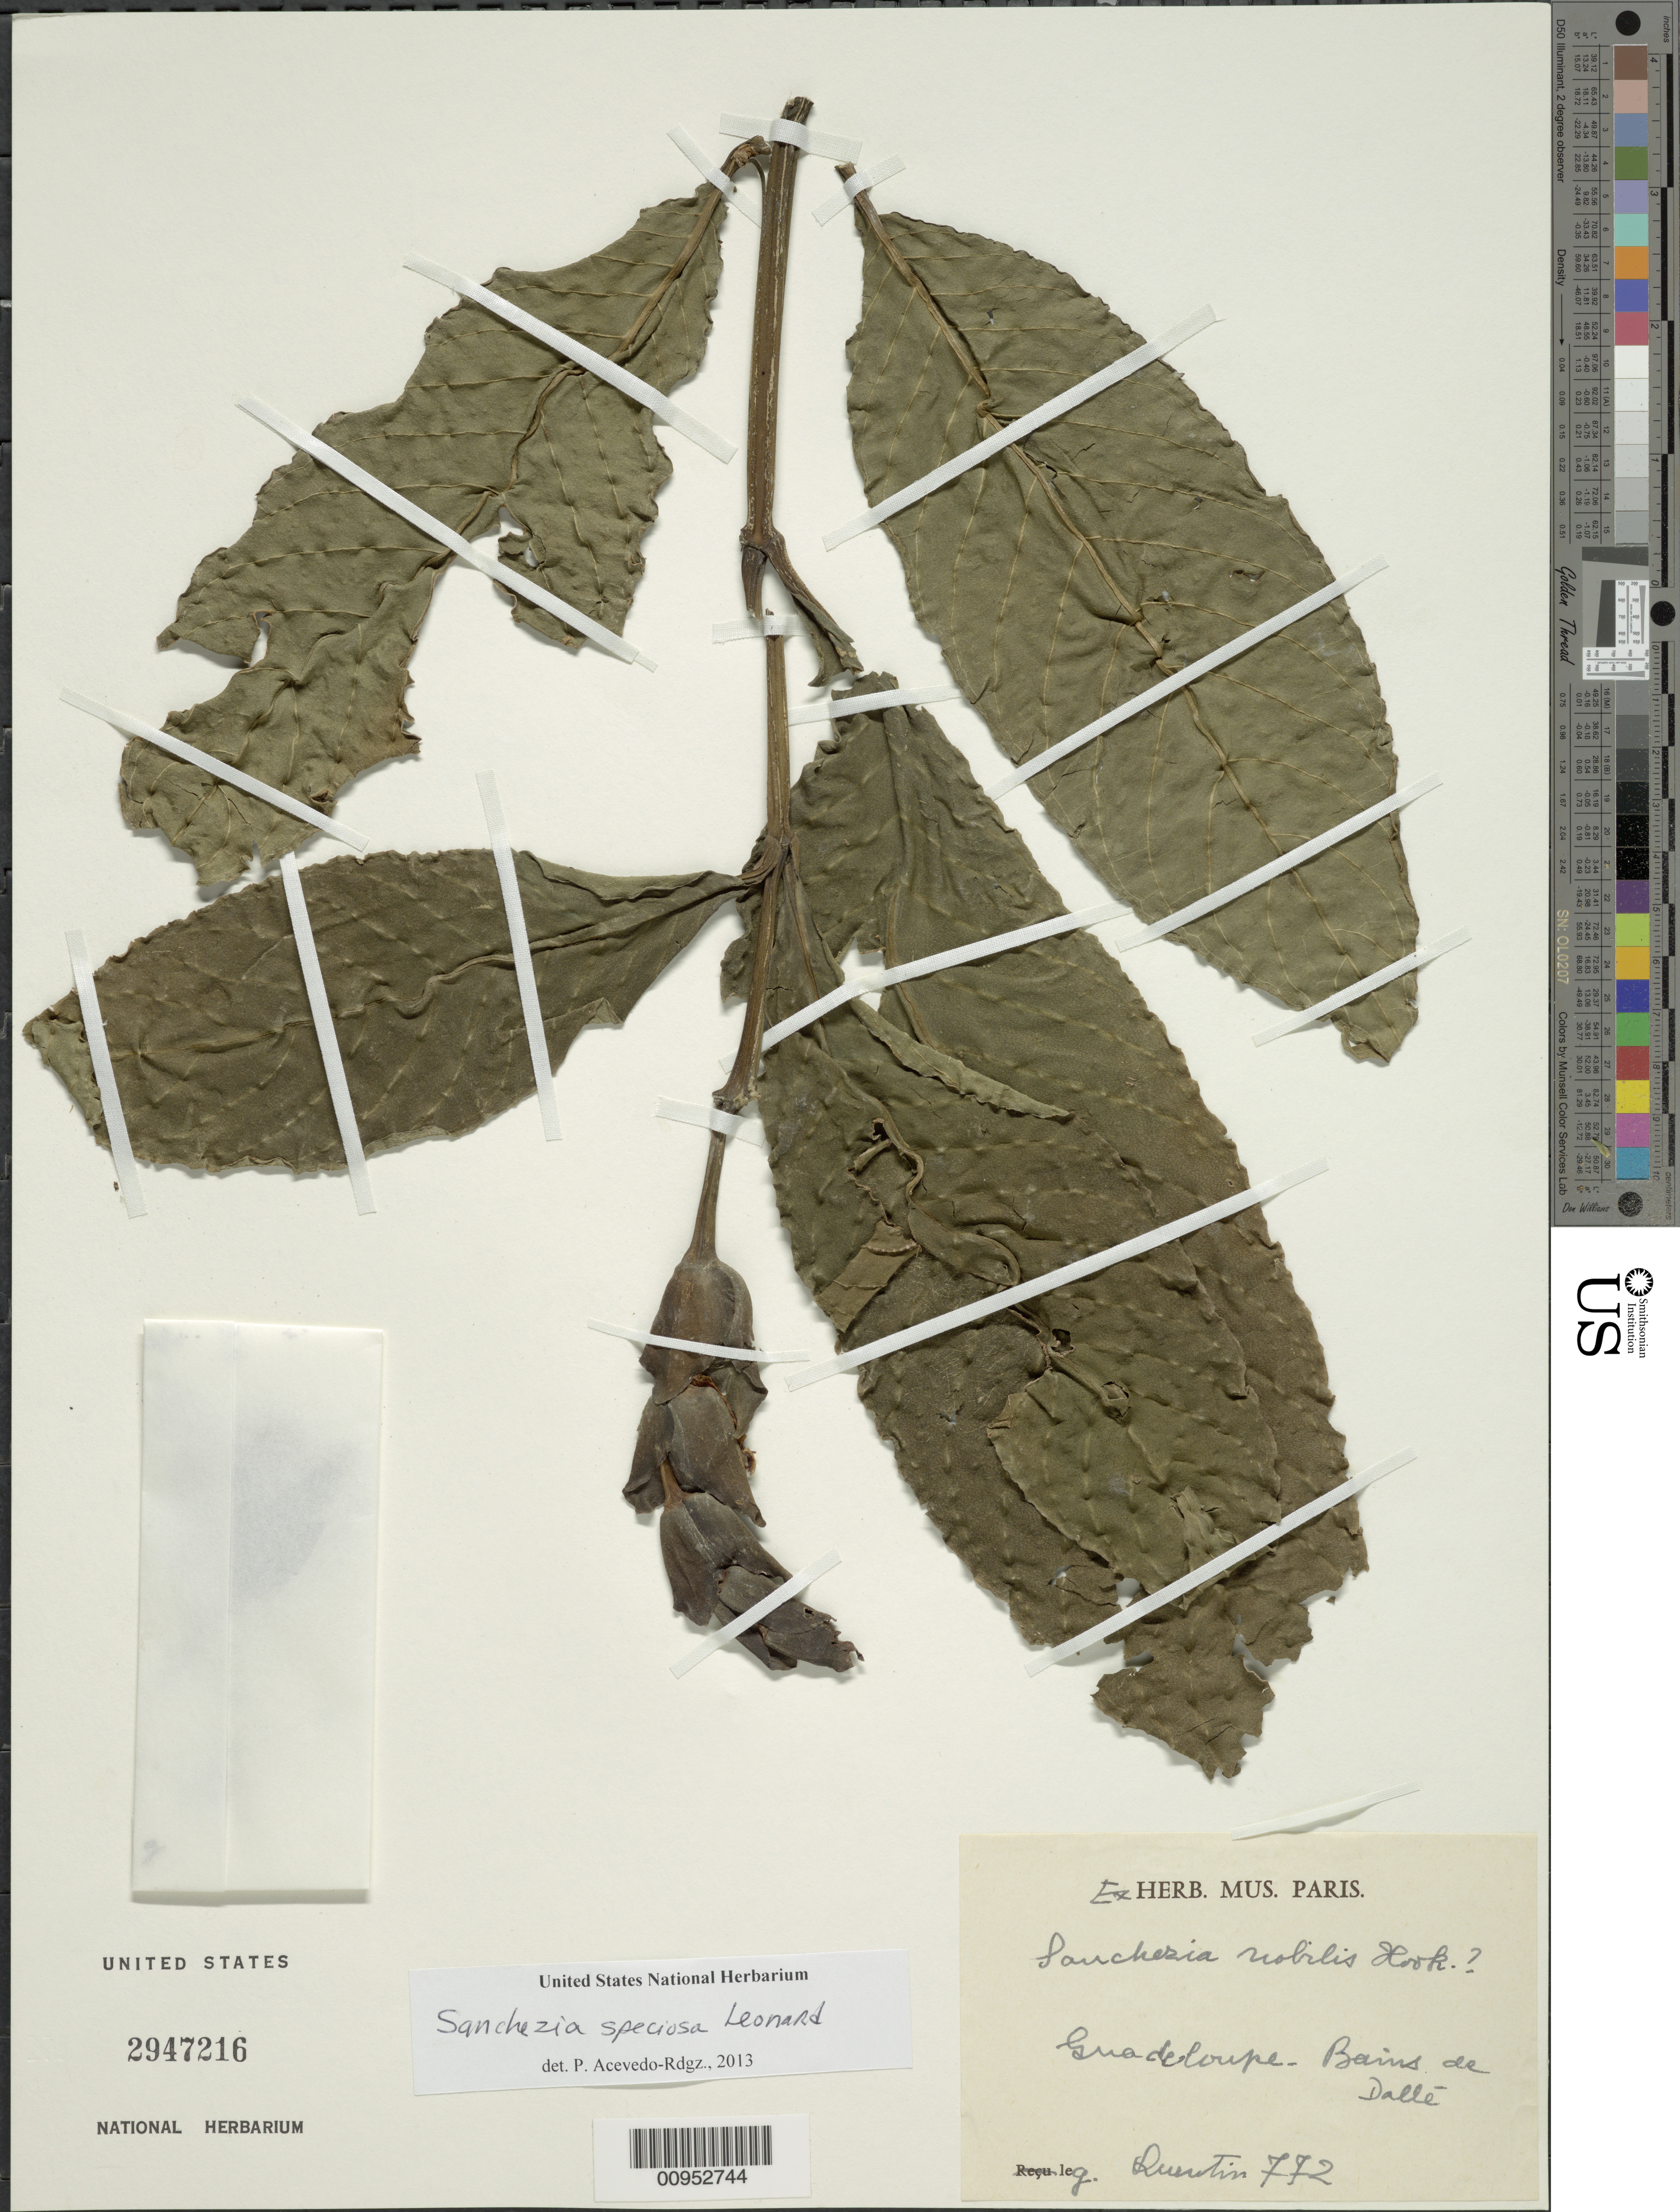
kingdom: Plantae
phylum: Tracheophyta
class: Magnoliopsida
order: Lamiales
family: Acanthaceae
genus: Sanchezia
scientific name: Sanchezia oblonga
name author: Ruiz & Pav.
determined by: Azevedo, Igor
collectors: -. Ruertin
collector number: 772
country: Guadeloupe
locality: Bains de Dallé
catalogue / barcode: US 2947216